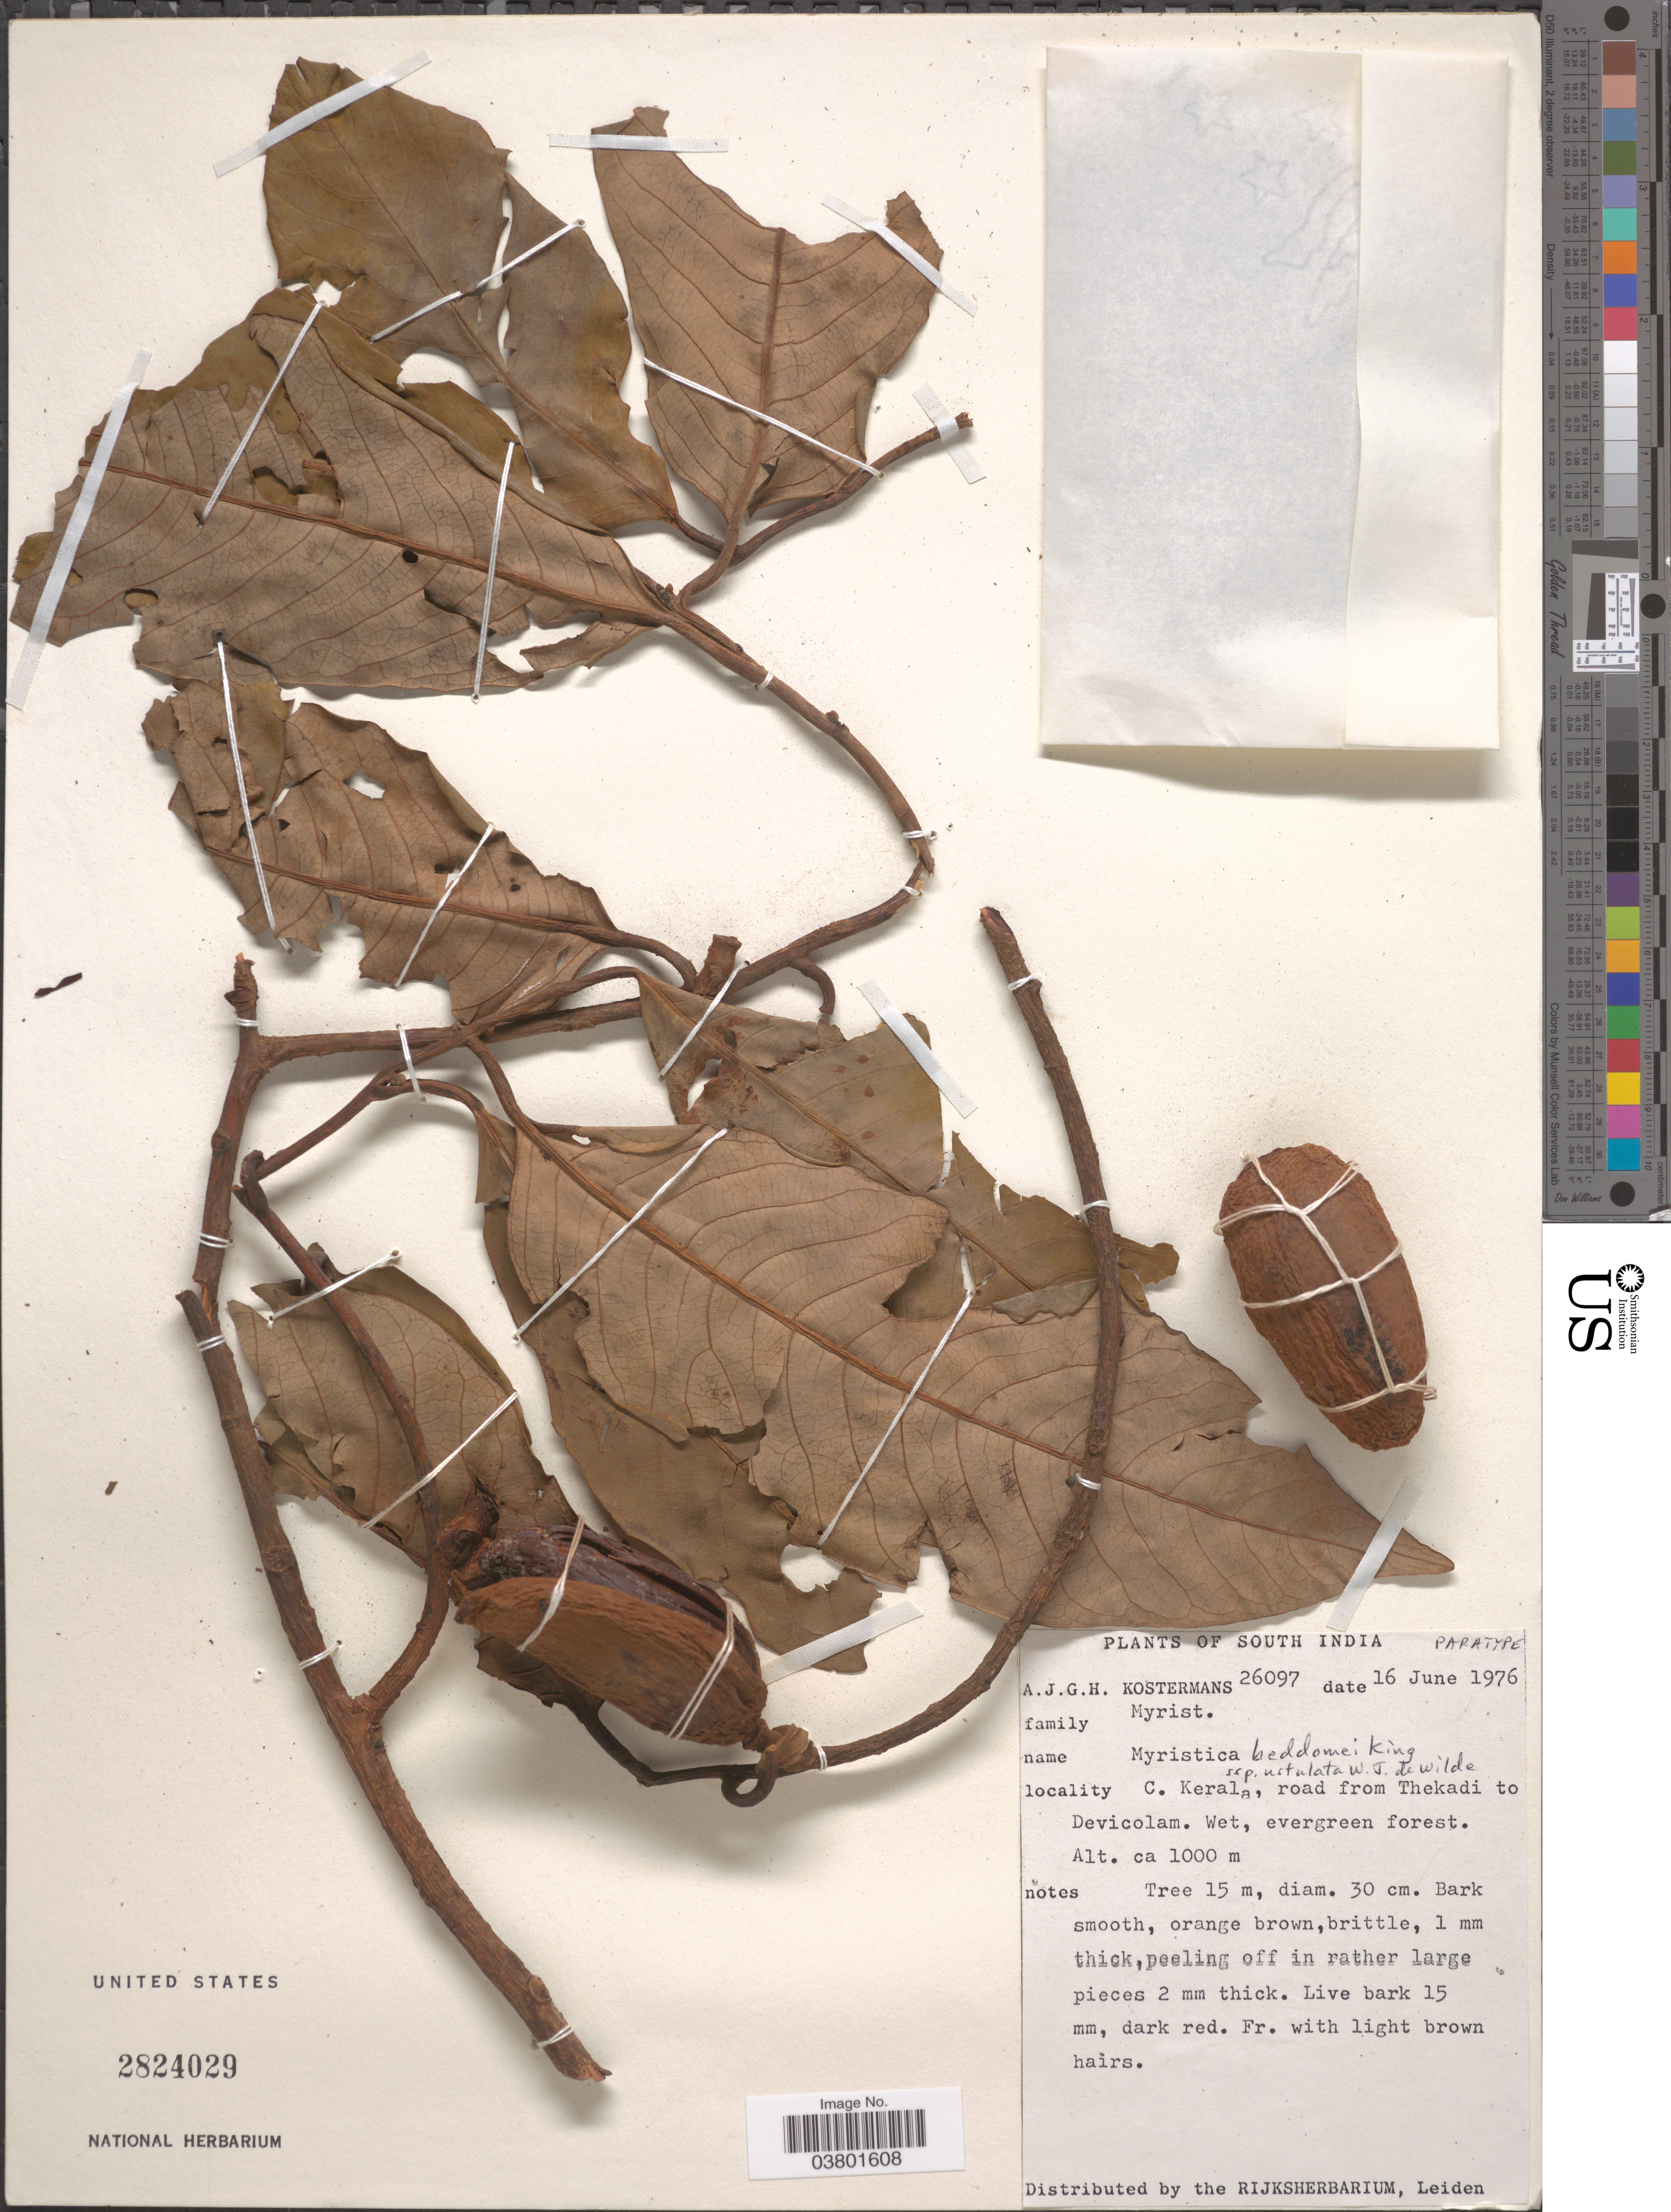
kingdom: Plantae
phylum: Tracheophyta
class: Magnoliopsida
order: Magnoliales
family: Myristicaceae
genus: Myristica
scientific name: Myristica beddomei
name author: King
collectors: A. J. G. Kostermans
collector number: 26097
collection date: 1976-06-16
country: India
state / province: Kerala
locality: South India. C. Kerala, road from Thekadi to Devicolam.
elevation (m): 1000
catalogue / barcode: US 2824029